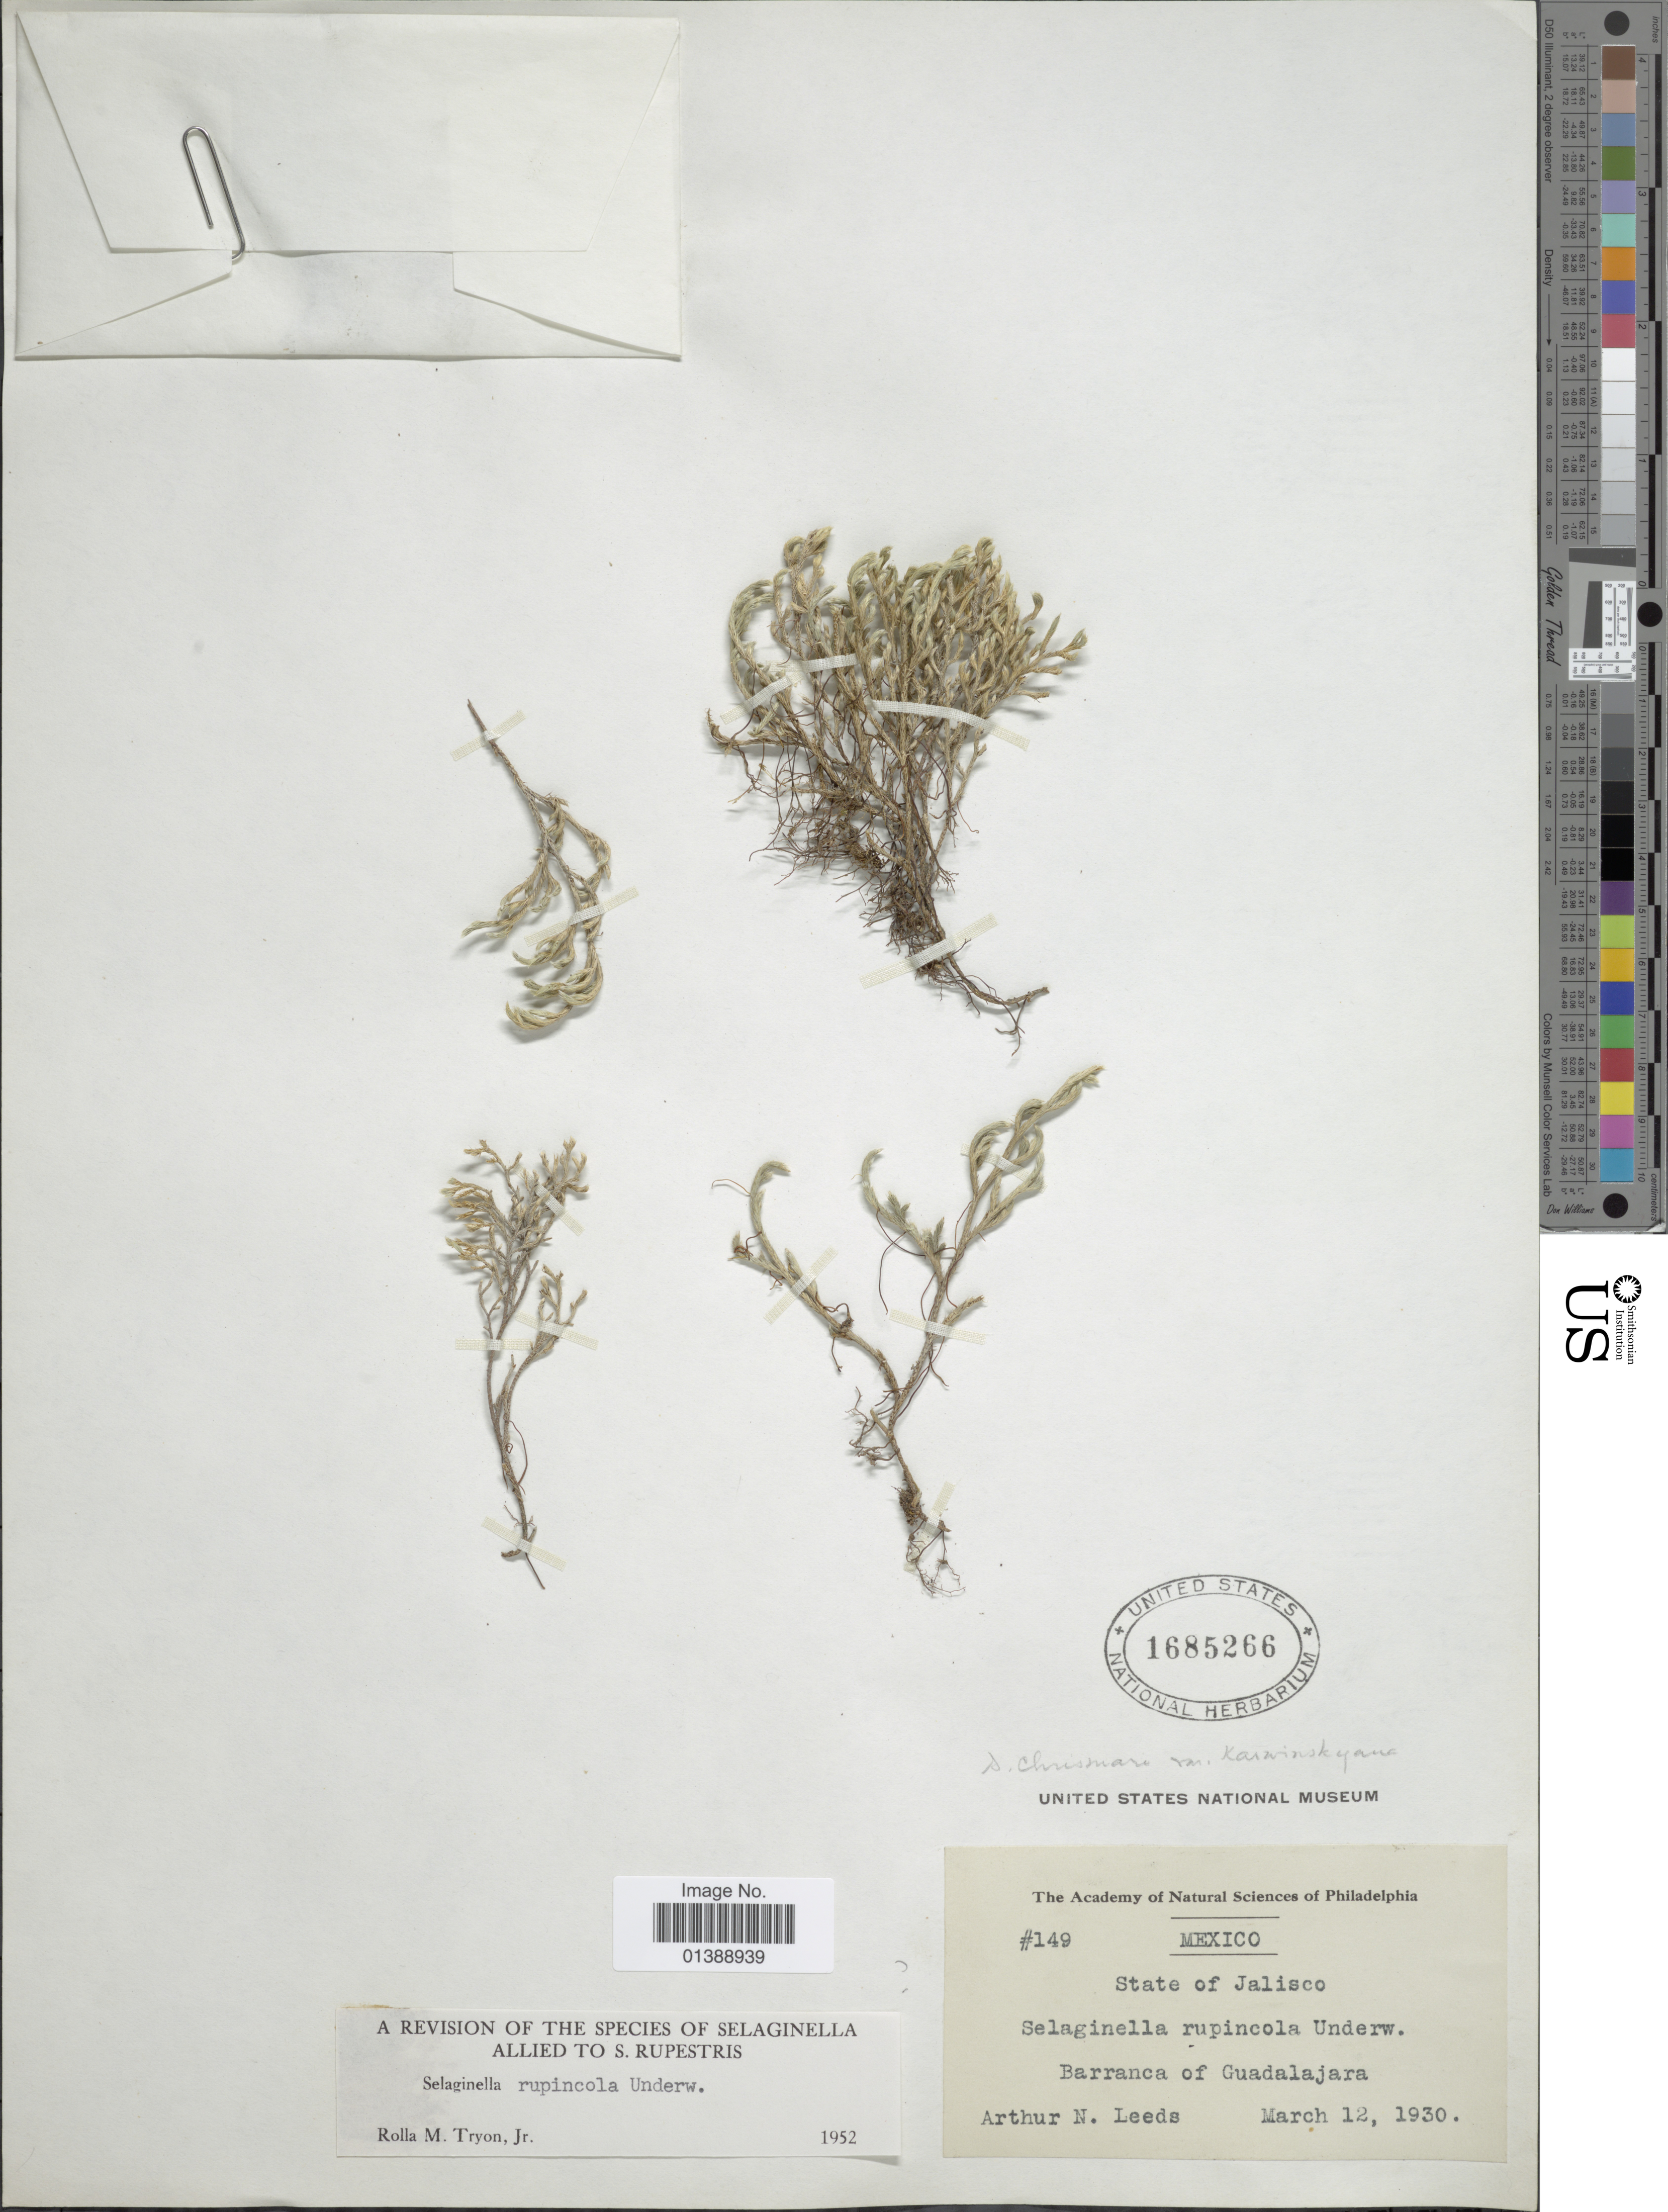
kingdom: Plantae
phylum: Tracheophyta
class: Lycopodiopsida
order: Selaginellales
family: Selaginellaceae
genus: Selaginella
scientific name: Selaginella rupincola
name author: Underw.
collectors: A. N. Leeds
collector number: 149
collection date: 1930-03-12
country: Mexico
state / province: Jalisco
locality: Barranca of Guadalajara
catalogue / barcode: US 1685266